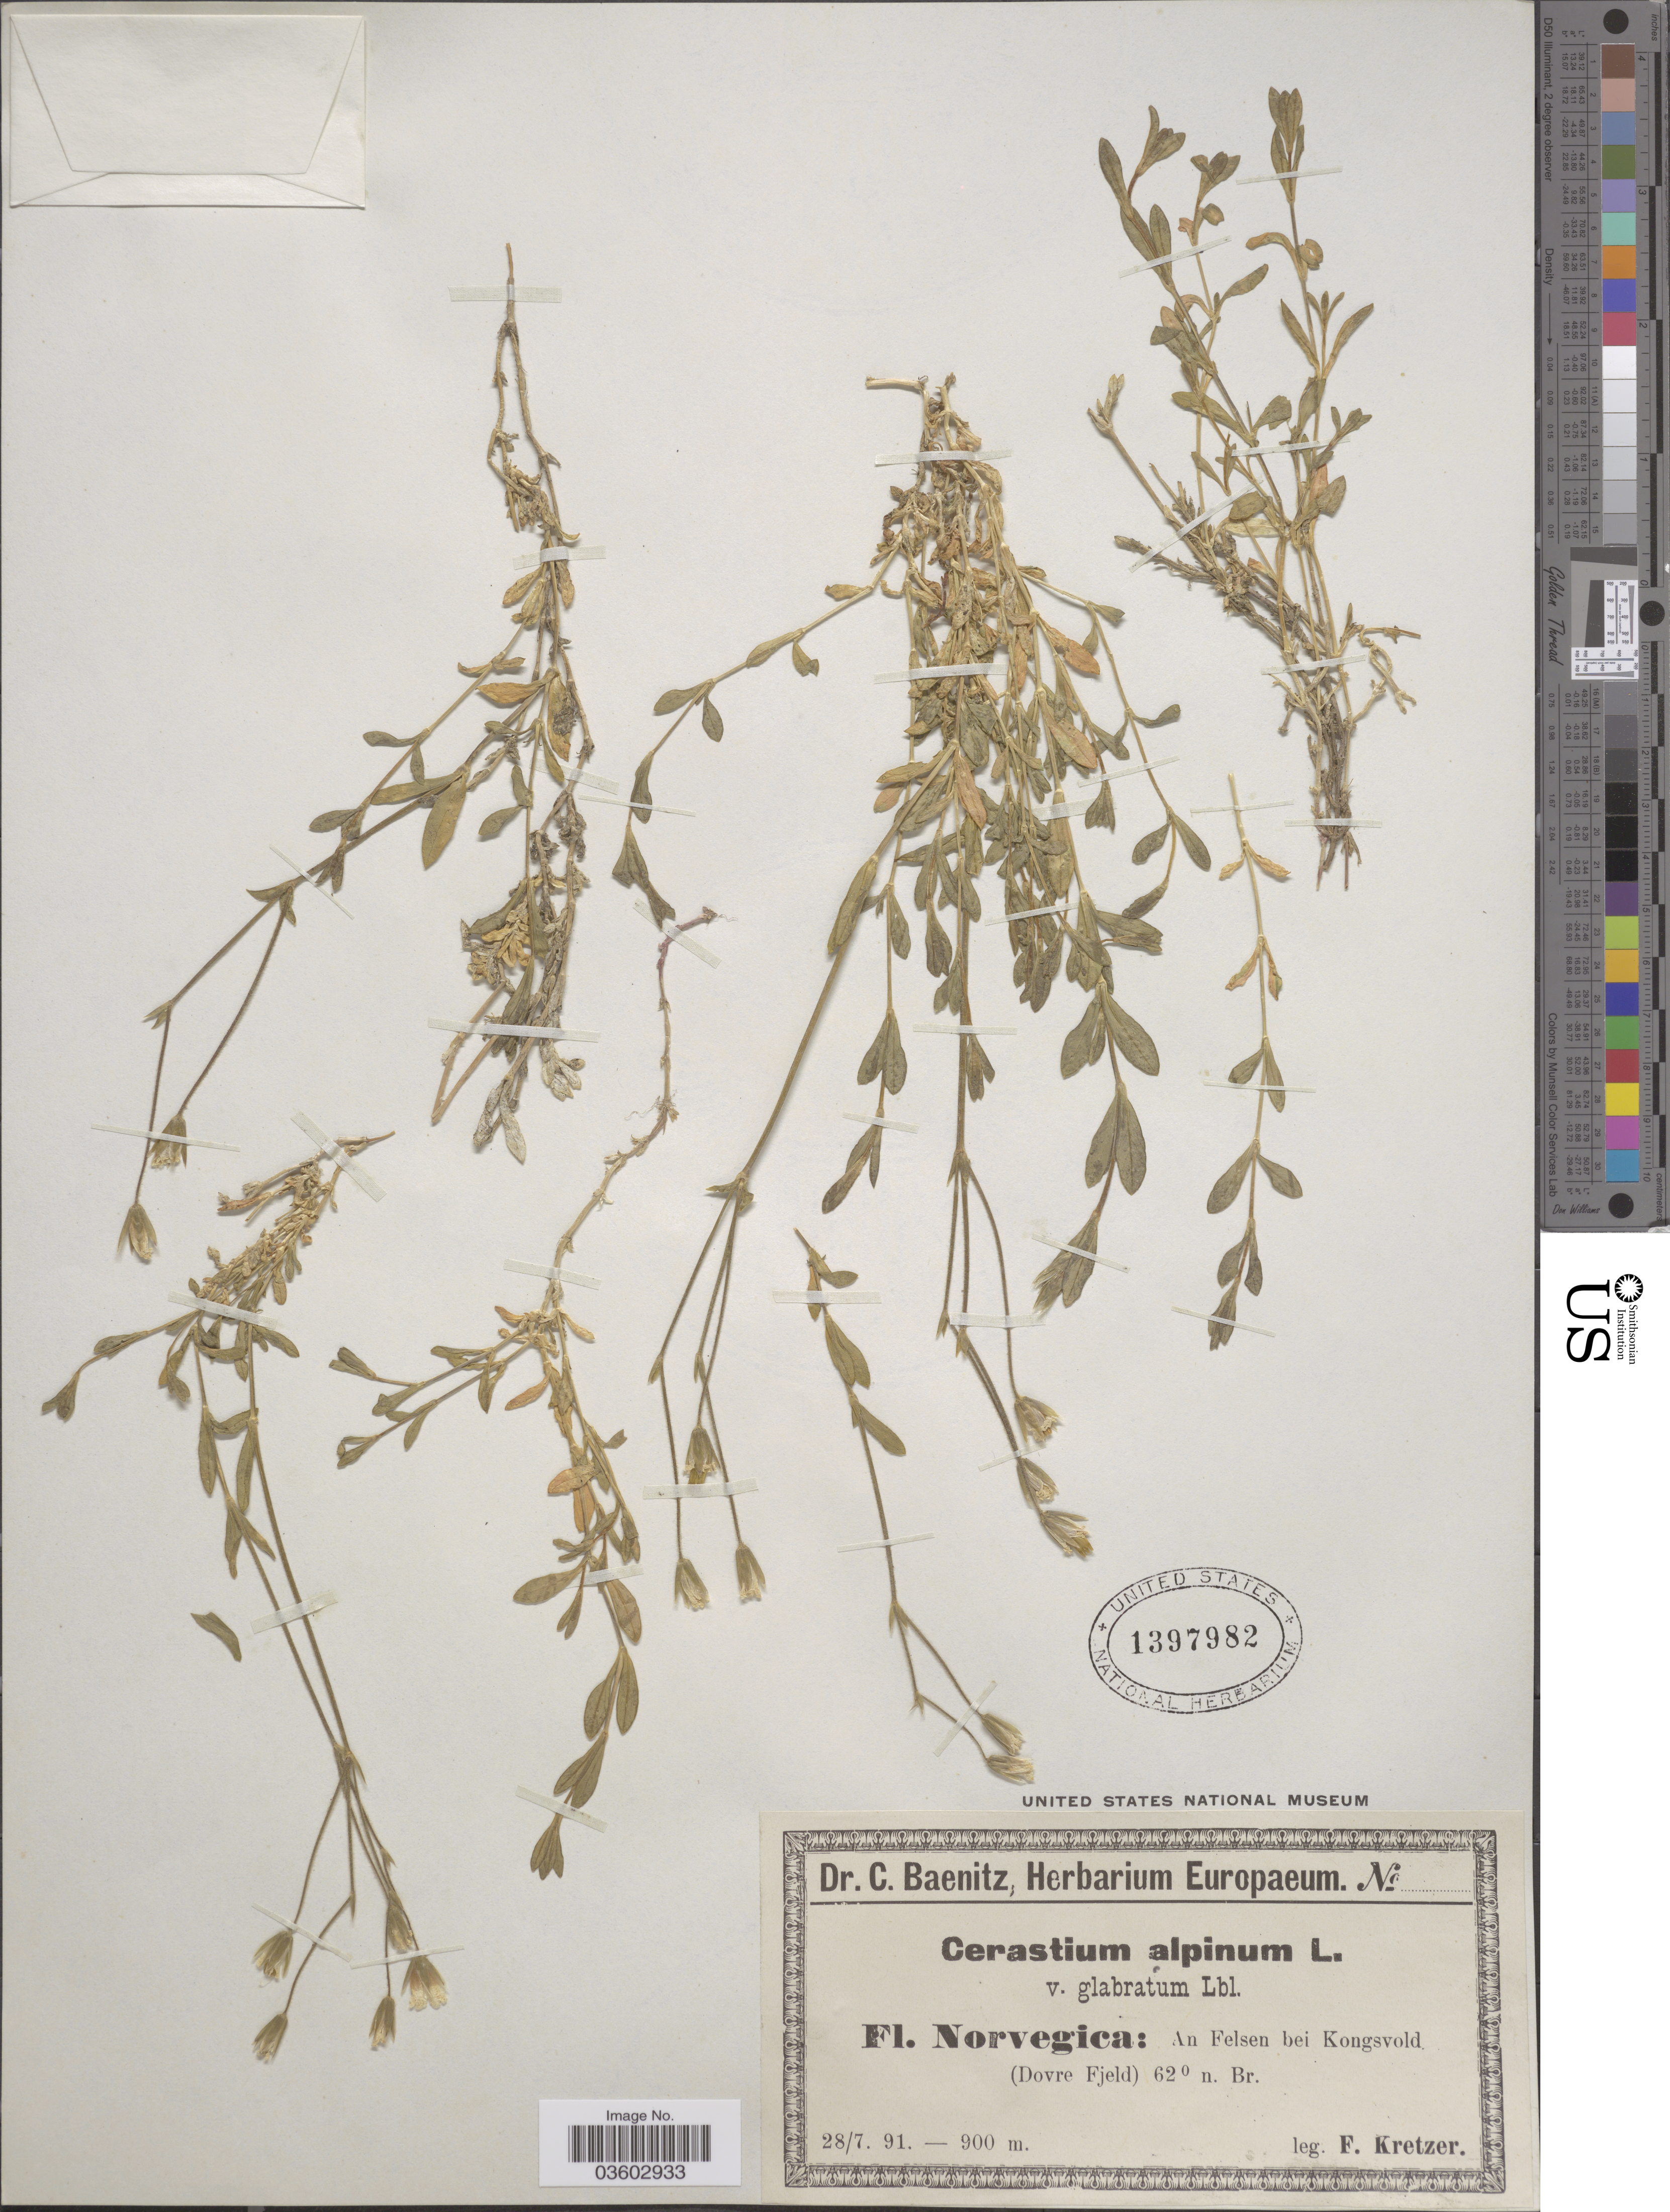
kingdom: Plantae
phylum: Tracheophyta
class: Magnoliopsida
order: Caryophyllales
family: Caryophyllaceae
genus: Cerastium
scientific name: Cerastium alpinum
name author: L.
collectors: F. Kretzer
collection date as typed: Transcribed d/m/y: 28/7/91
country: Norway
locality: Norvegica: An Felsen bei Kongsvold (Dovre Fjeld).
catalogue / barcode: US 1397982